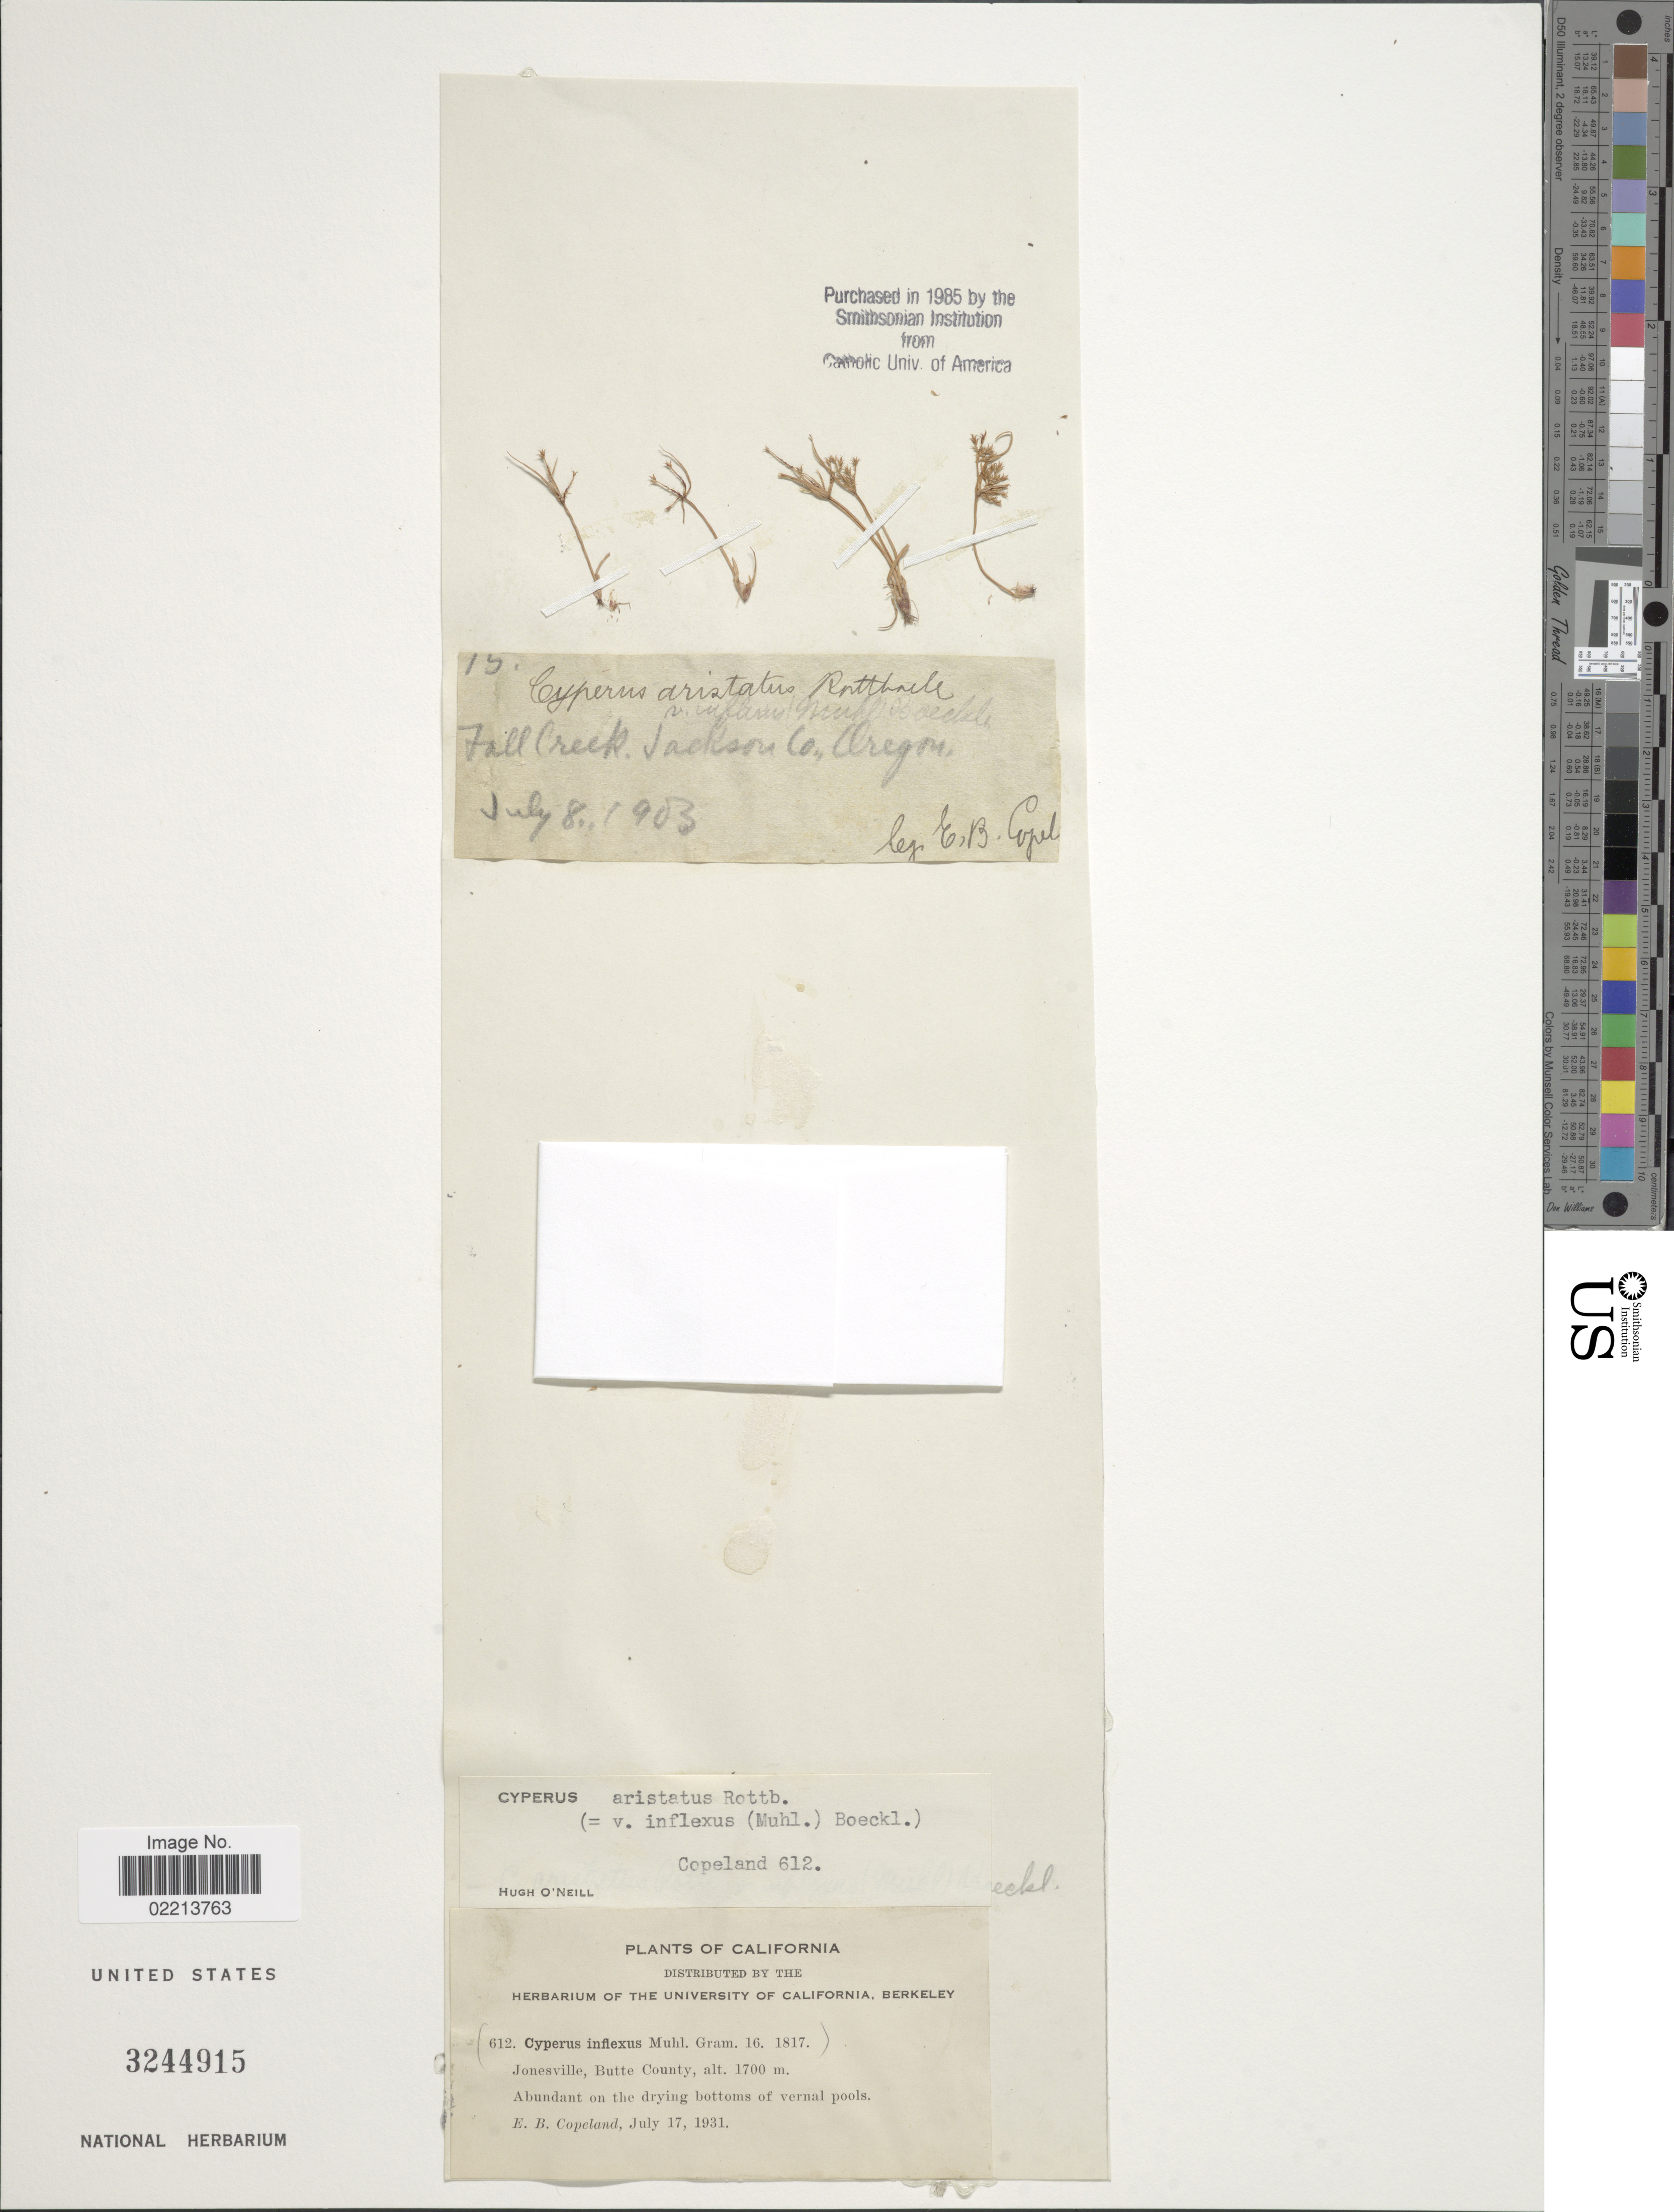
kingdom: Plantae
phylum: Tracheophyta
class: Liliopsida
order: Poales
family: Cyperaceae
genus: Cyperus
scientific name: Cyperus squarrosus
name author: L.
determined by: Strong, Mark T., (BOT), Smithsonian Institution - National Museum of Natural History (UNITED STATES)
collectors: E. B. Copeland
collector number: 612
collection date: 1931-07-17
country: United States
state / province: California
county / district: Butte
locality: Jonesville, Butte County, abundant on the dry bottoms of vernal pools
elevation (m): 1700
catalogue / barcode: US 3244915